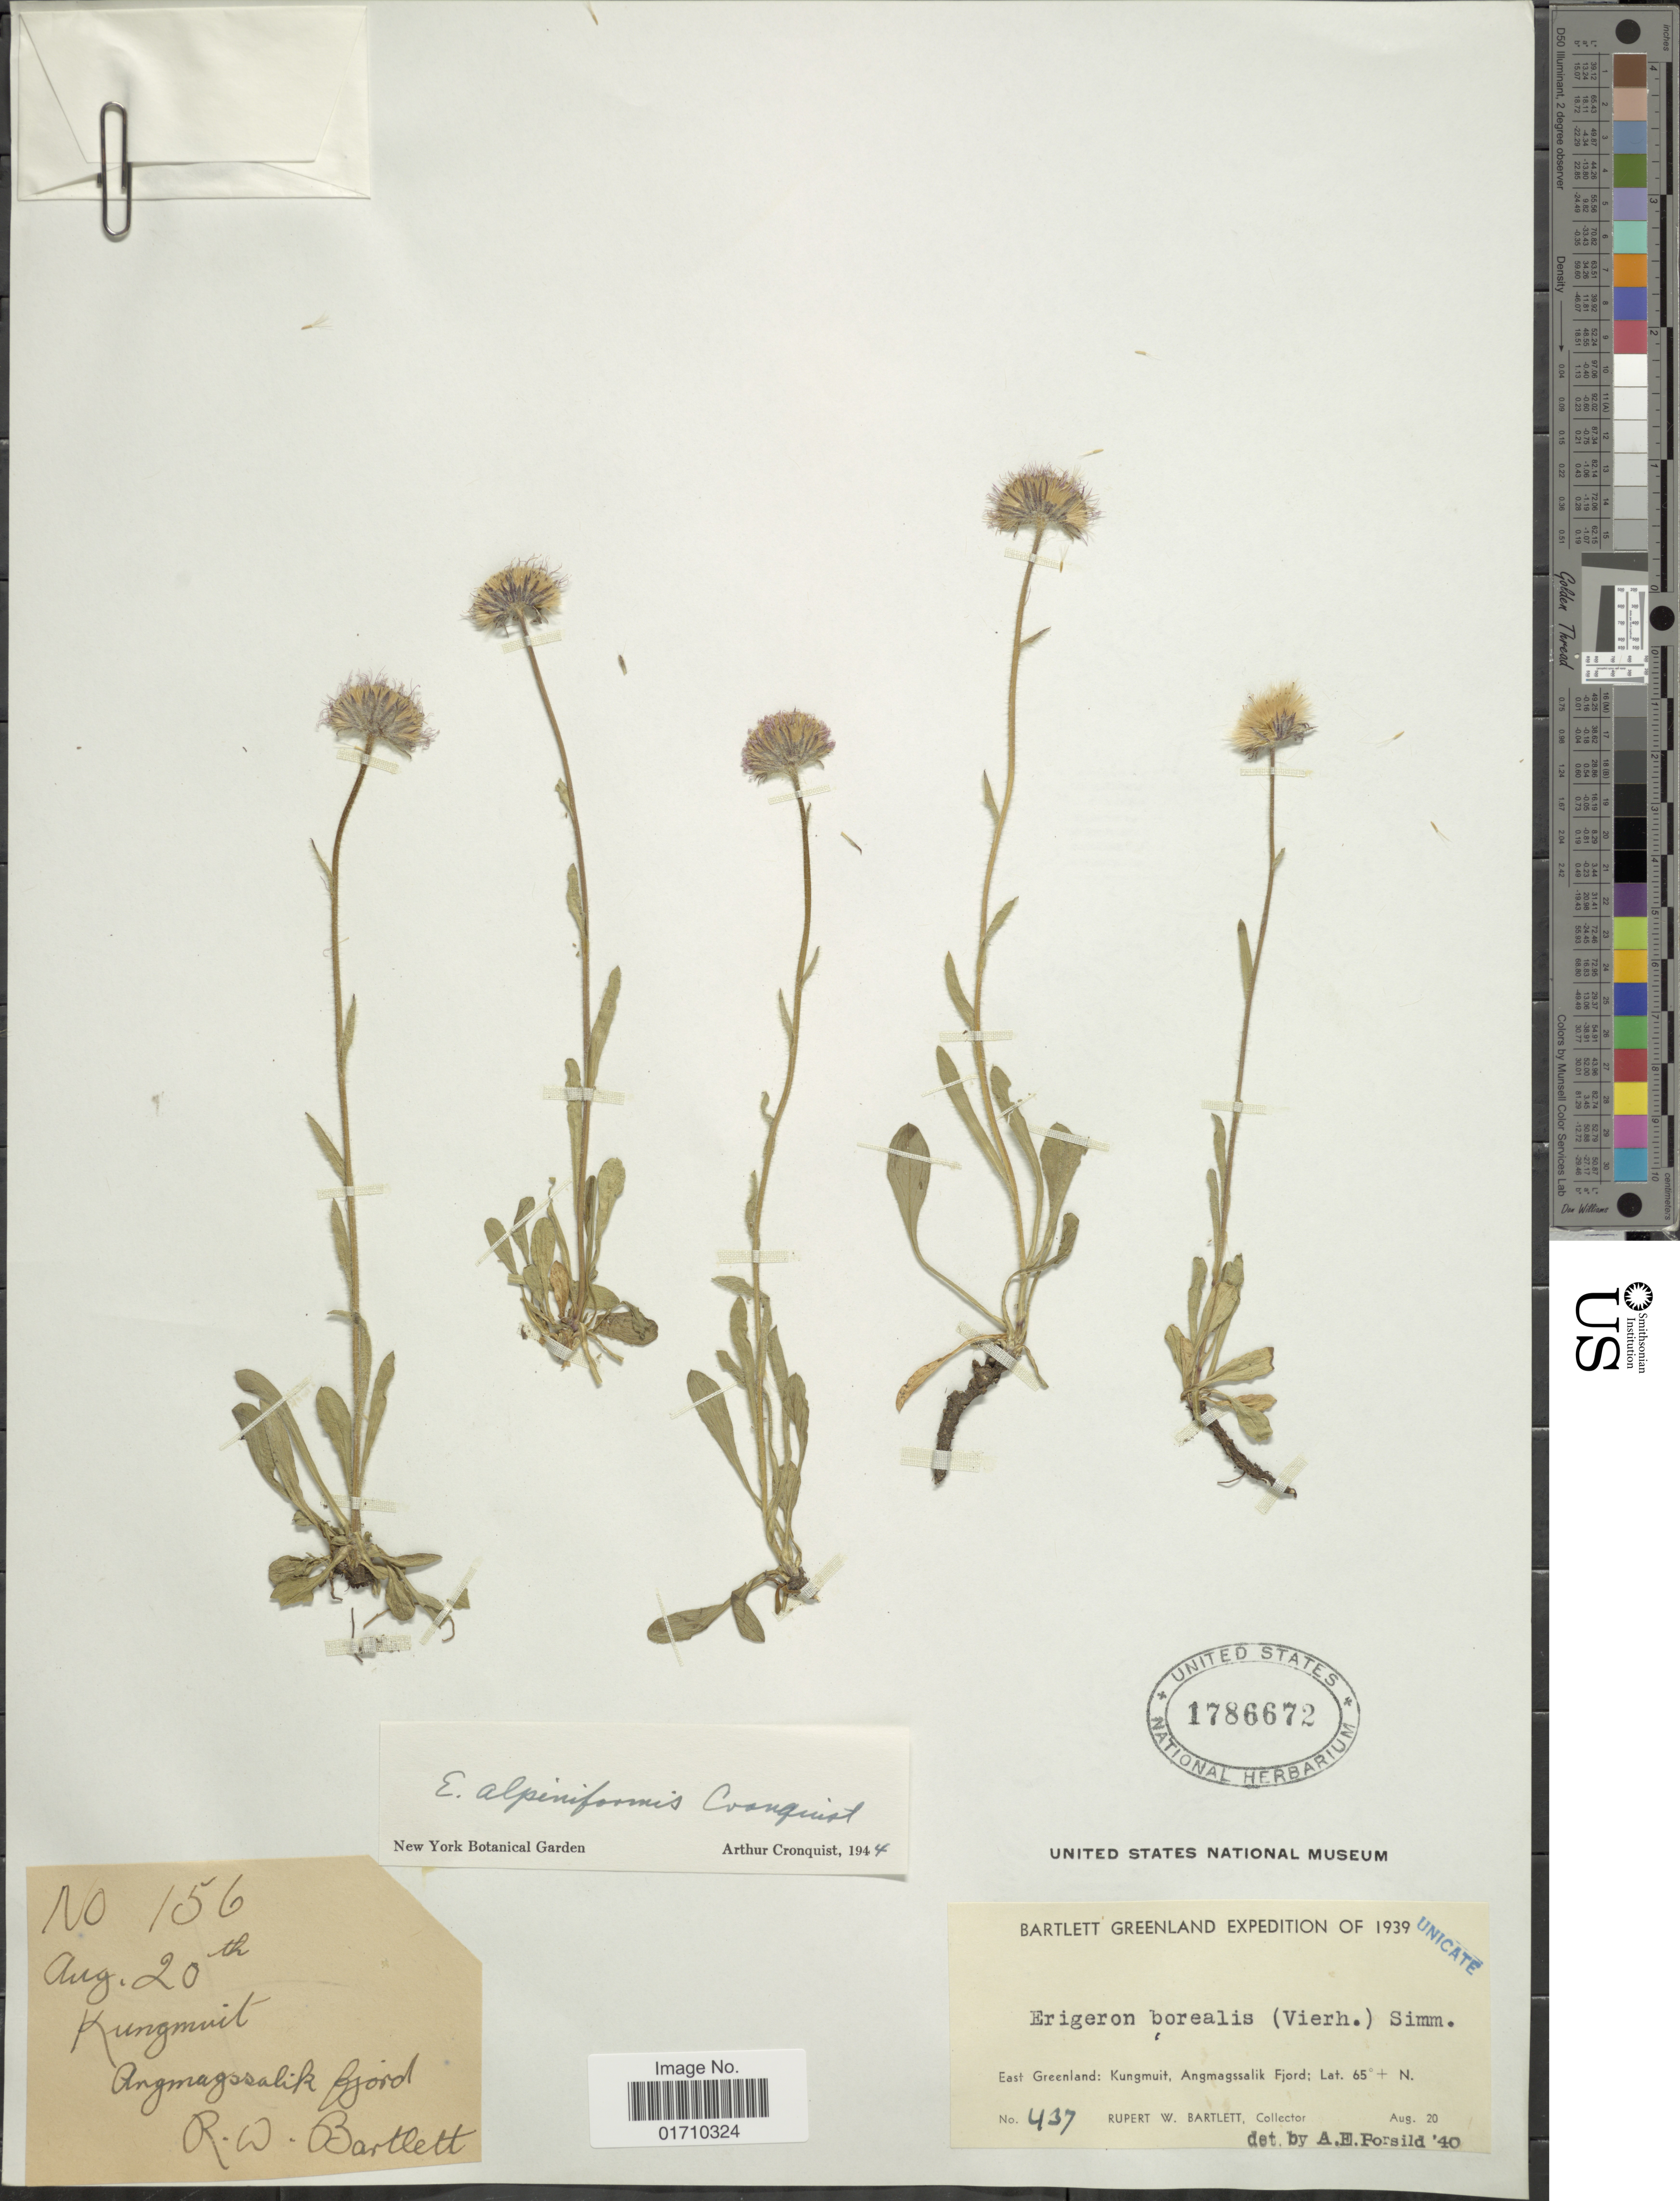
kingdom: Plantae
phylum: Tracheophyta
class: Magnoliopsida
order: Asterales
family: Asteraceae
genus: Erigeron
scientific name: Erigeron alpiniformis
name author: Cronq.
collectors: R. W. Bartlett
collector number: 437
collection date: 1939-08-20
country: Greenland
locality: East Greenland: Kungmuit, Angamagssalik Fjord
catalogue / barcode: US 1786672